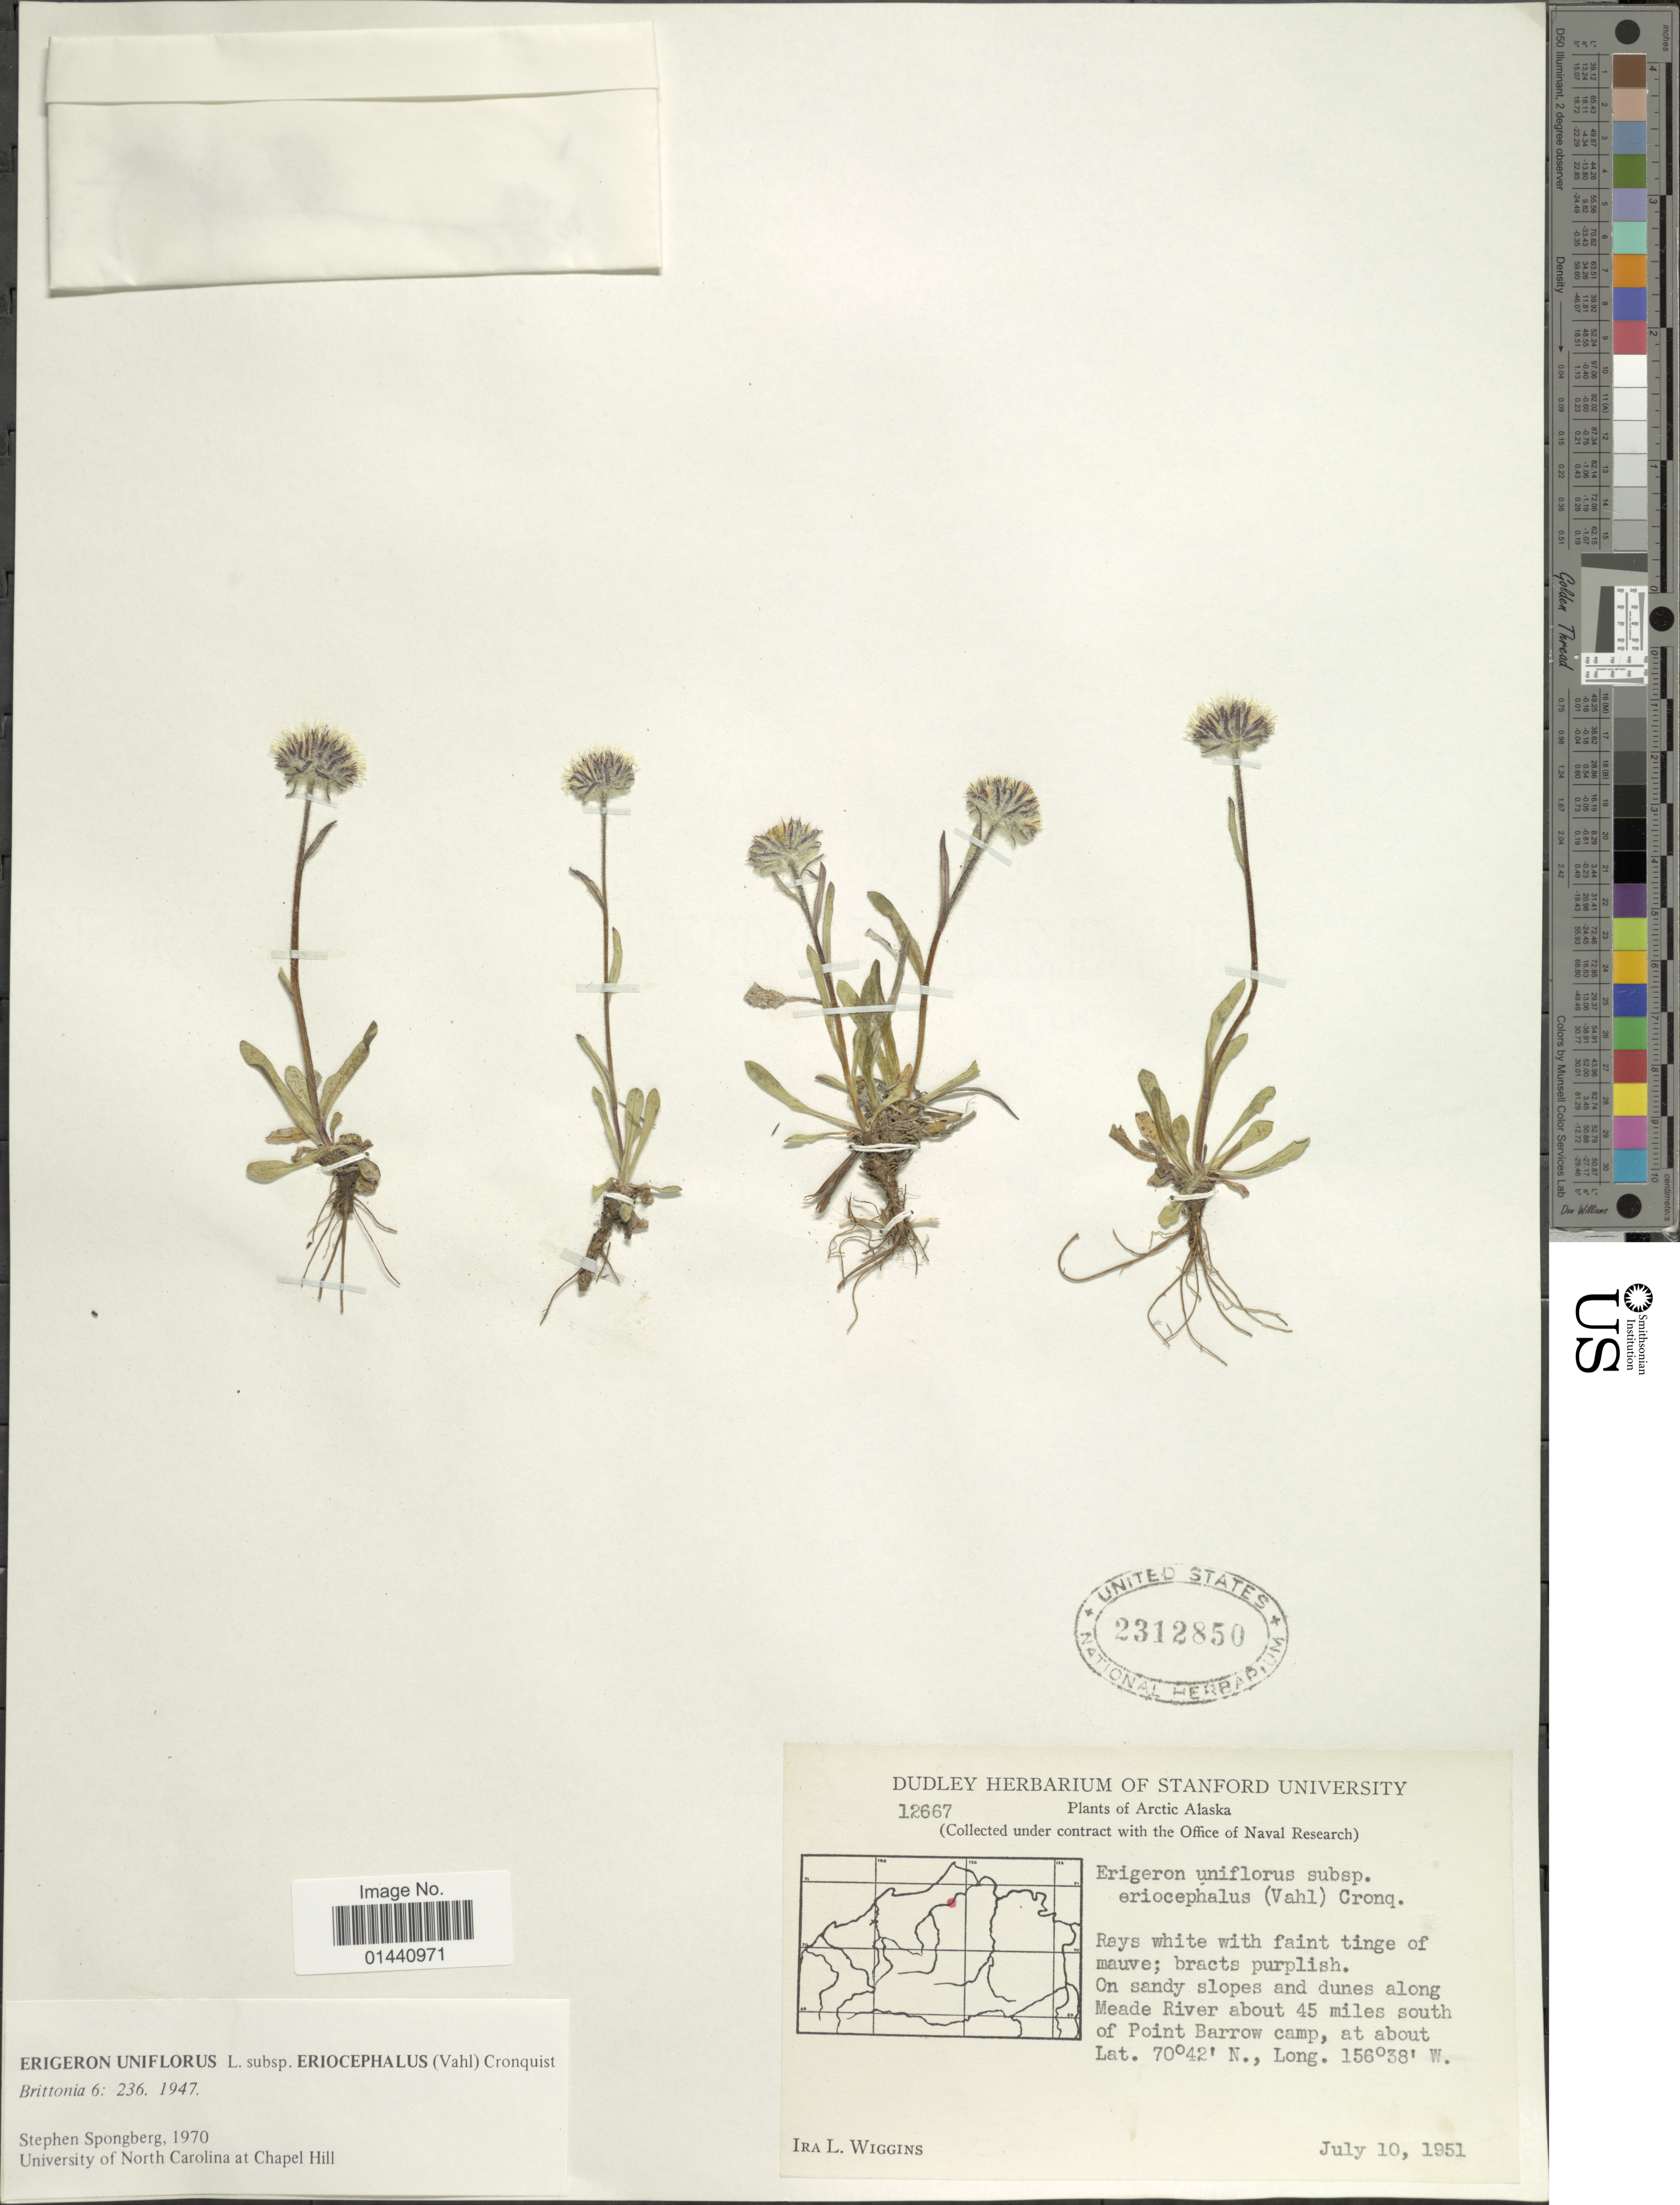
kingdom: Plantae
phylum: Tracheophyta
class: Magnoliopsida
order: Asterales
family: Asteraceae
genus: Erigeron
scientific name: Erigeron eriocephalus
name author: J. Vahl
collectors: I. L. Wiggins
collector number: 12667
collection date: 1951-07-10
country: United States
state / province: Alaska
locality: Arctic Alaska. On sandy slopes and dunes along Meade River about 45 miles south of Point Barrow camp.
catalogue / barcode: US 2312850